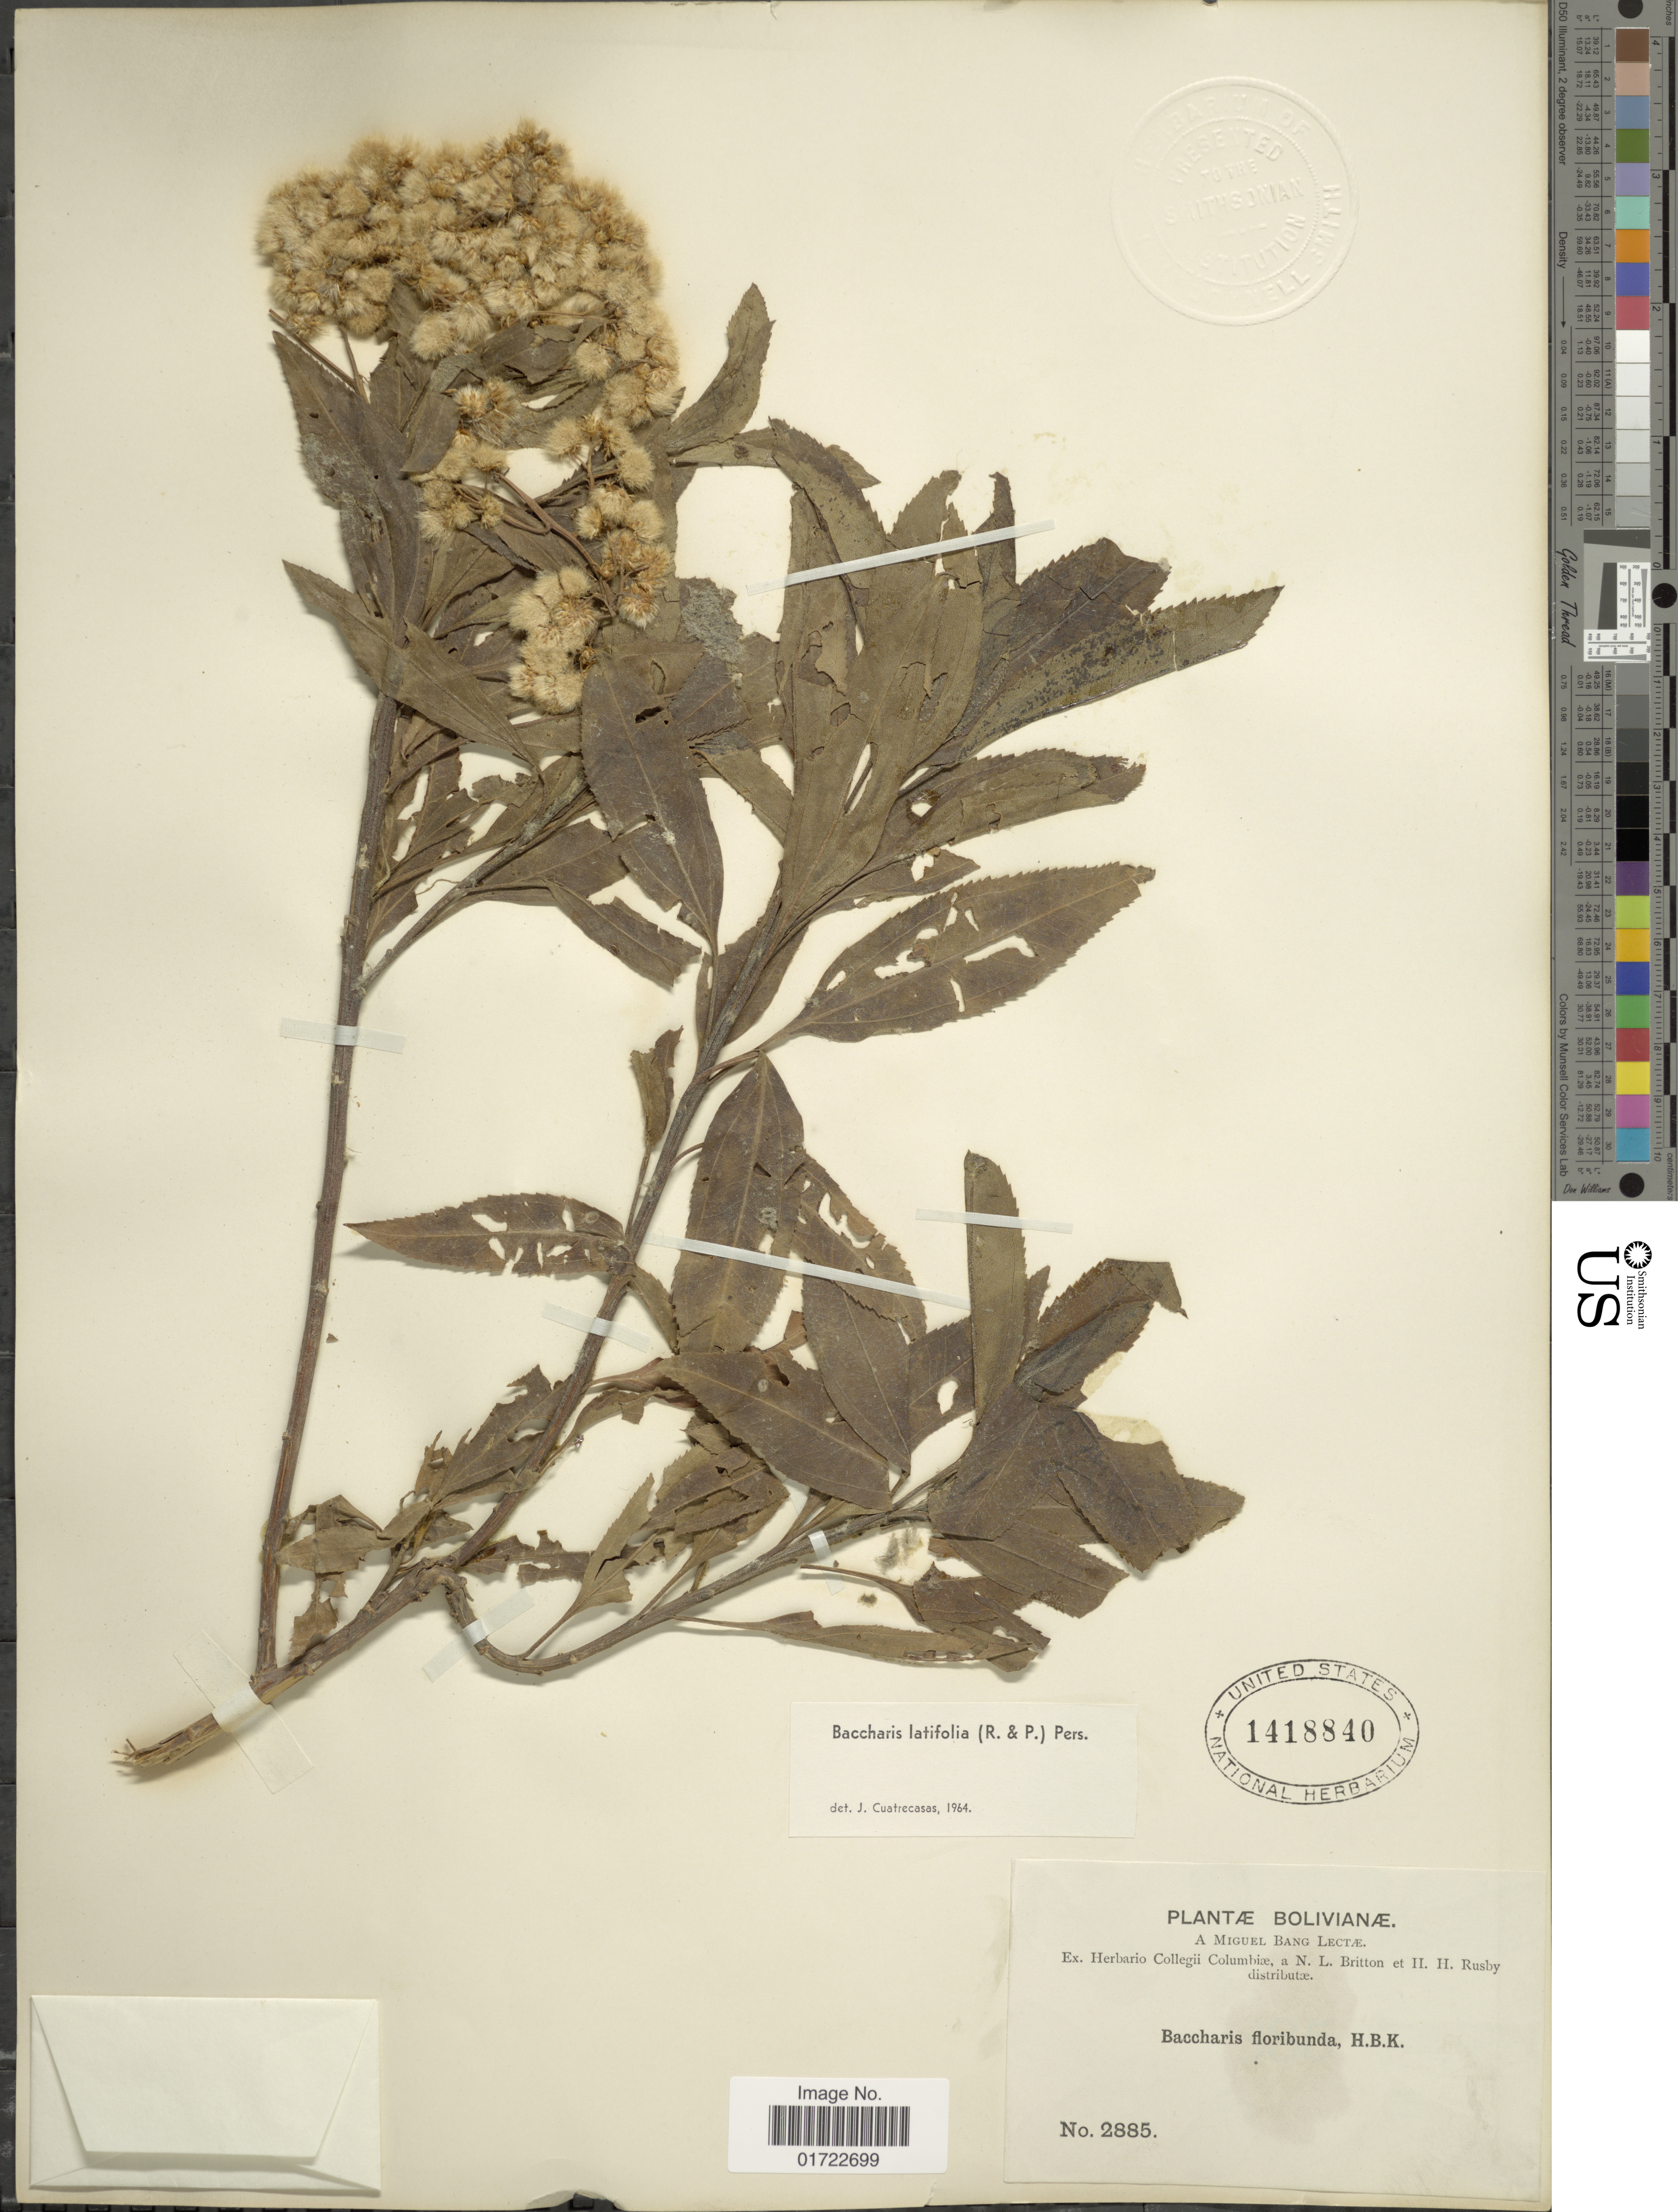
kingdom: Plantae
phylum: Tracheophyta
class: Magnoliopsida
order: Asterales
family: Asteraceae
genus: Baccharis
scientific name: Baccharis latifolia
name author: (Ruiz & Pav.) Pers.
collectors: M. Bang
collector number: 2885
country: Bolivia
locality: Bolivianæ.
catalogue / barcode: US 1418840